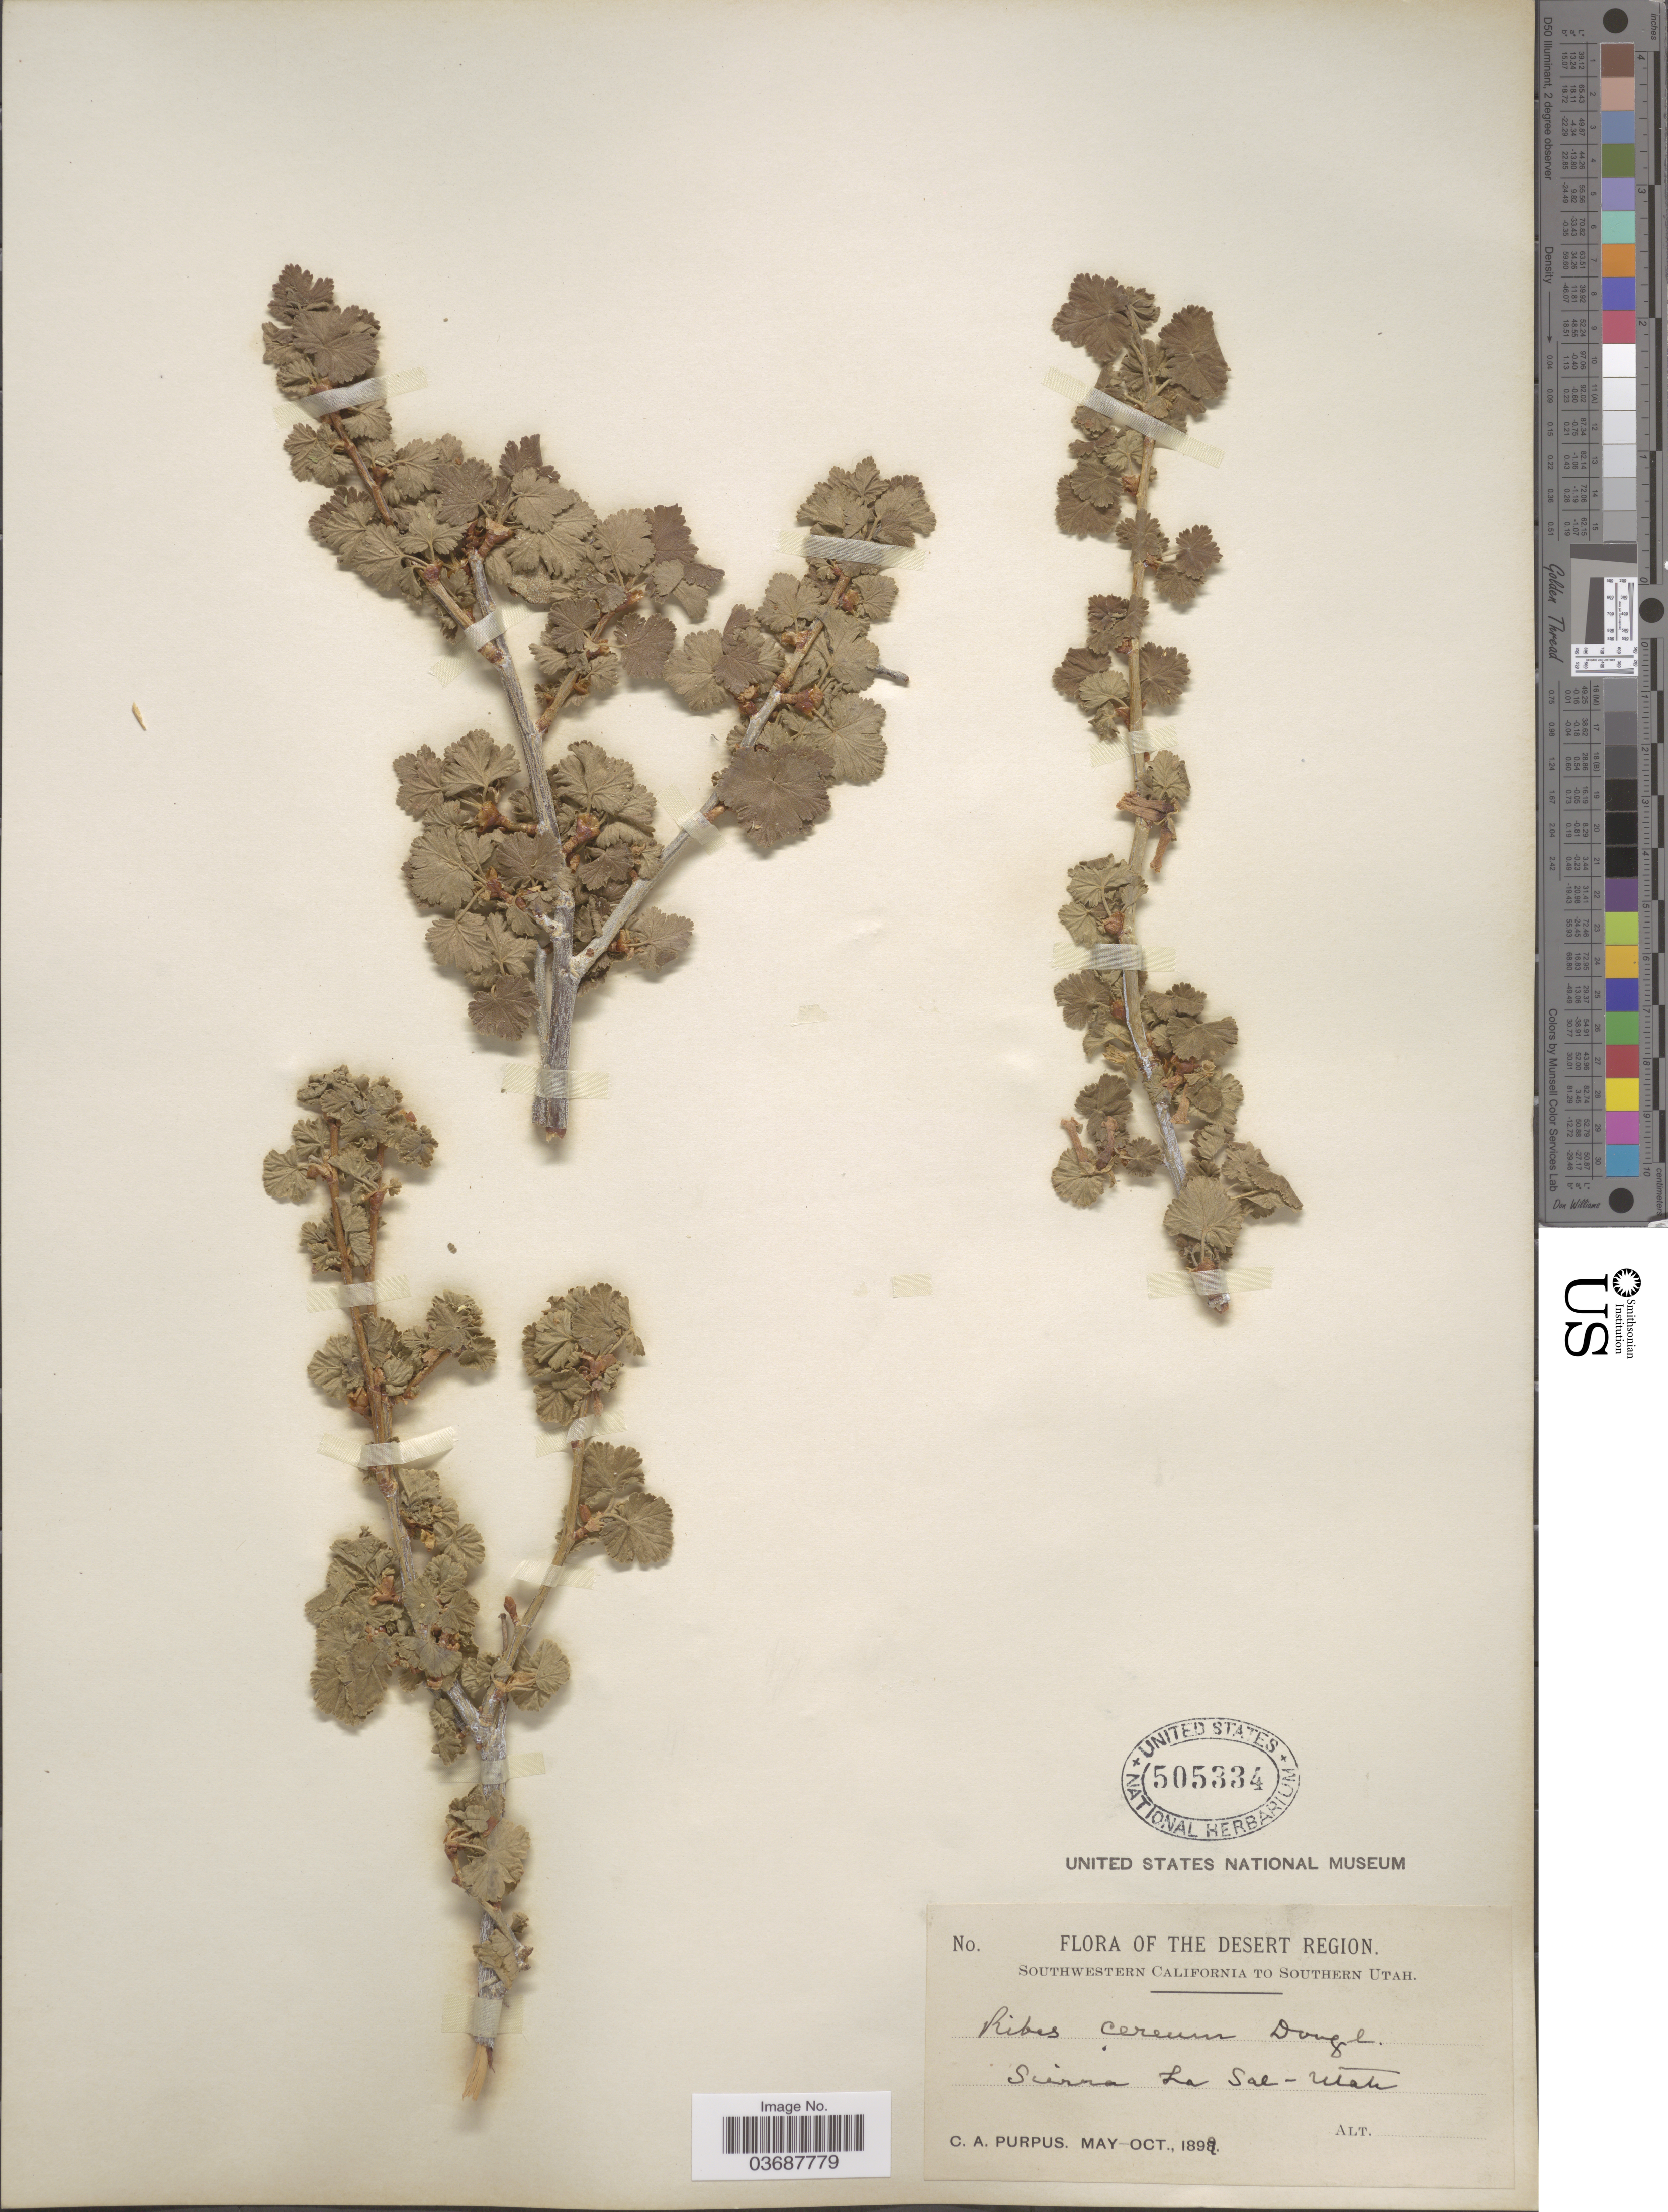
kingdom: Plantae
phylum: Tracheophyta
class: Magnoliopsida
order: Saxifragales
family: Grossulariaceae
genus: Ribes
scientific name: Ribes inebrians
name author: Lindl.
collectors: C. A. Purpus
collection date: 1892-05/1892-10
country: United States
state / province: Utah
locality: The Desert Region. Southern Utah. Sierra La Sal.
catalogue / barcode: US 505334